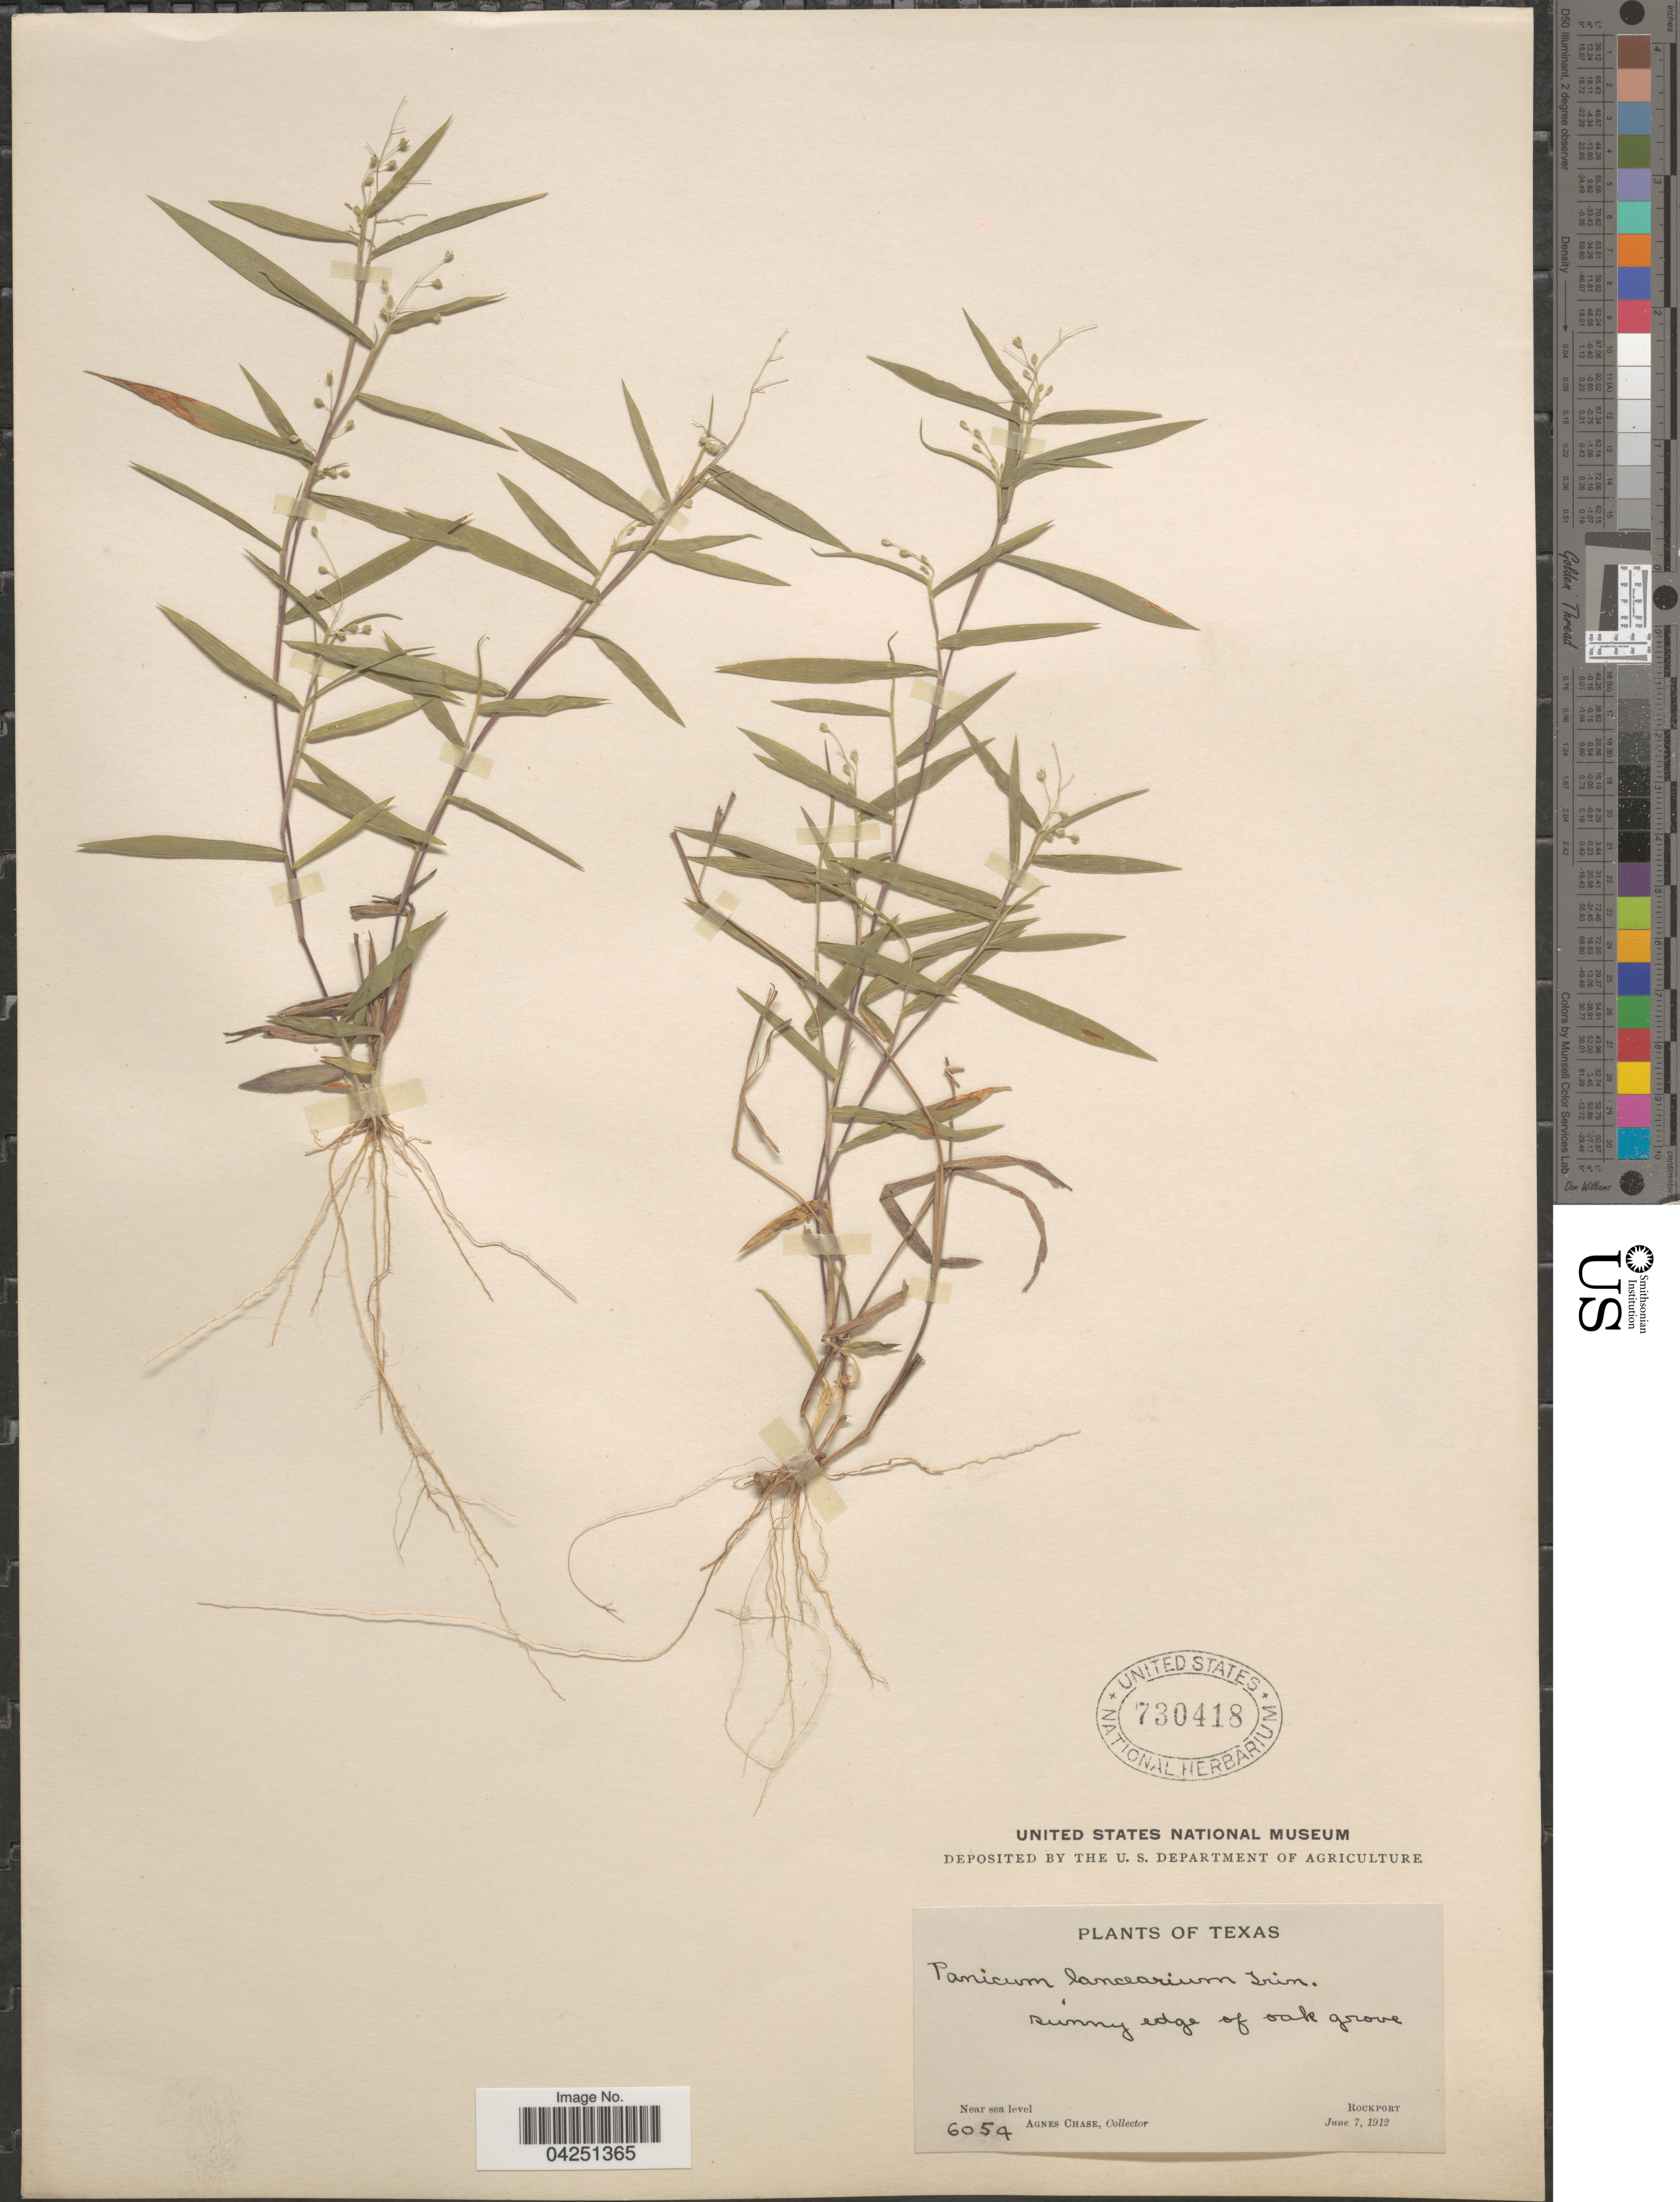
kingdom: Plantae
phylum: Tracheophyta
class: Liliopsida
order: Poales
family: Poaceae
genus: Dichanthelium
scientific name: Dichanthelium acuminatum var. acuminatum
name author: (Sw.) Gould & C.A. Clark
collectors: A. Chase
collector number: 6054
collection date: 1912-06-07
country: United States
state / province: Texas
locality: Sunny edge of oak grove. Rockport.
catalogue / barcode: US 730418